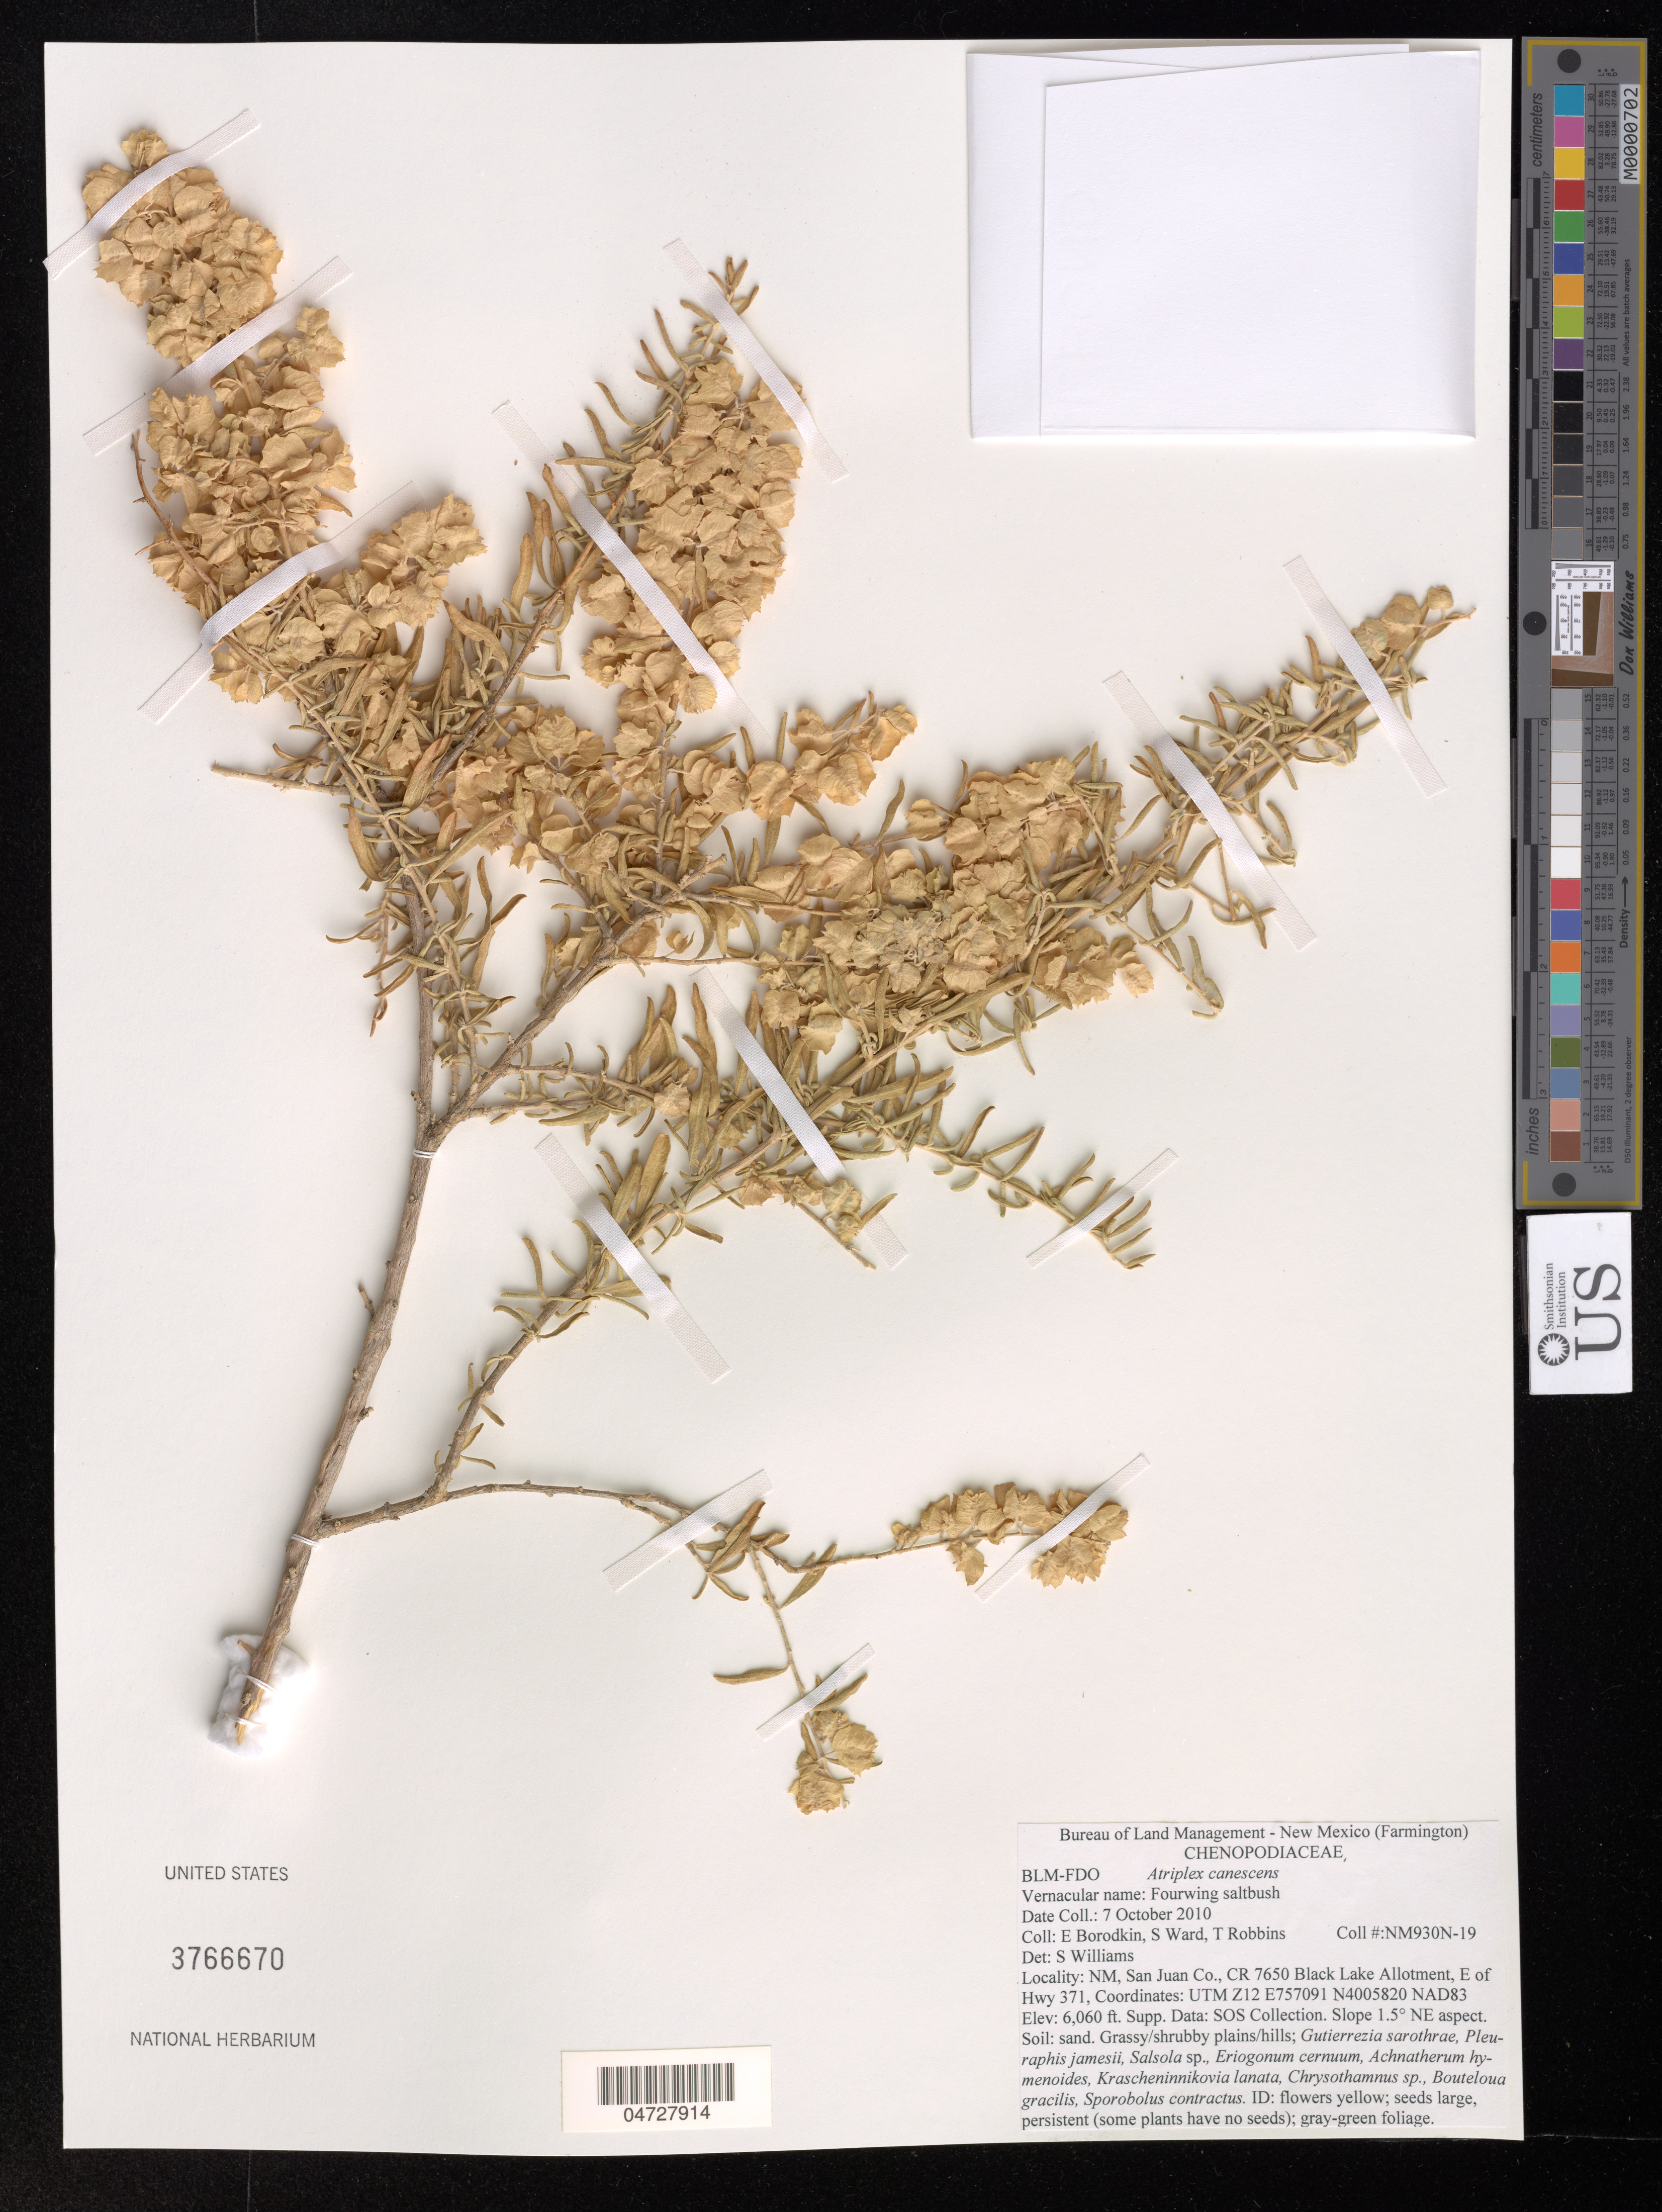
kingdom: Plantae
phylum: Tracheophyta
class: Magnoliopsida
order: Caryophyllales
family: Amaranthaceae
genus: Atriplex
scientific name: Atriplex canescens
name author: (Pursh) Nutt.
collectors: E. Borodkin, S. Ward & T. Robbins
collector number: NM930N-19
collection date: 2010-10-07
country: United States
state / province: New Mexico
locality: San Juan Co., CR 7650 Black Lake Allotment, E of Hwy 371.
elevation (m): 1847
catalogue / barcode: US 3766670